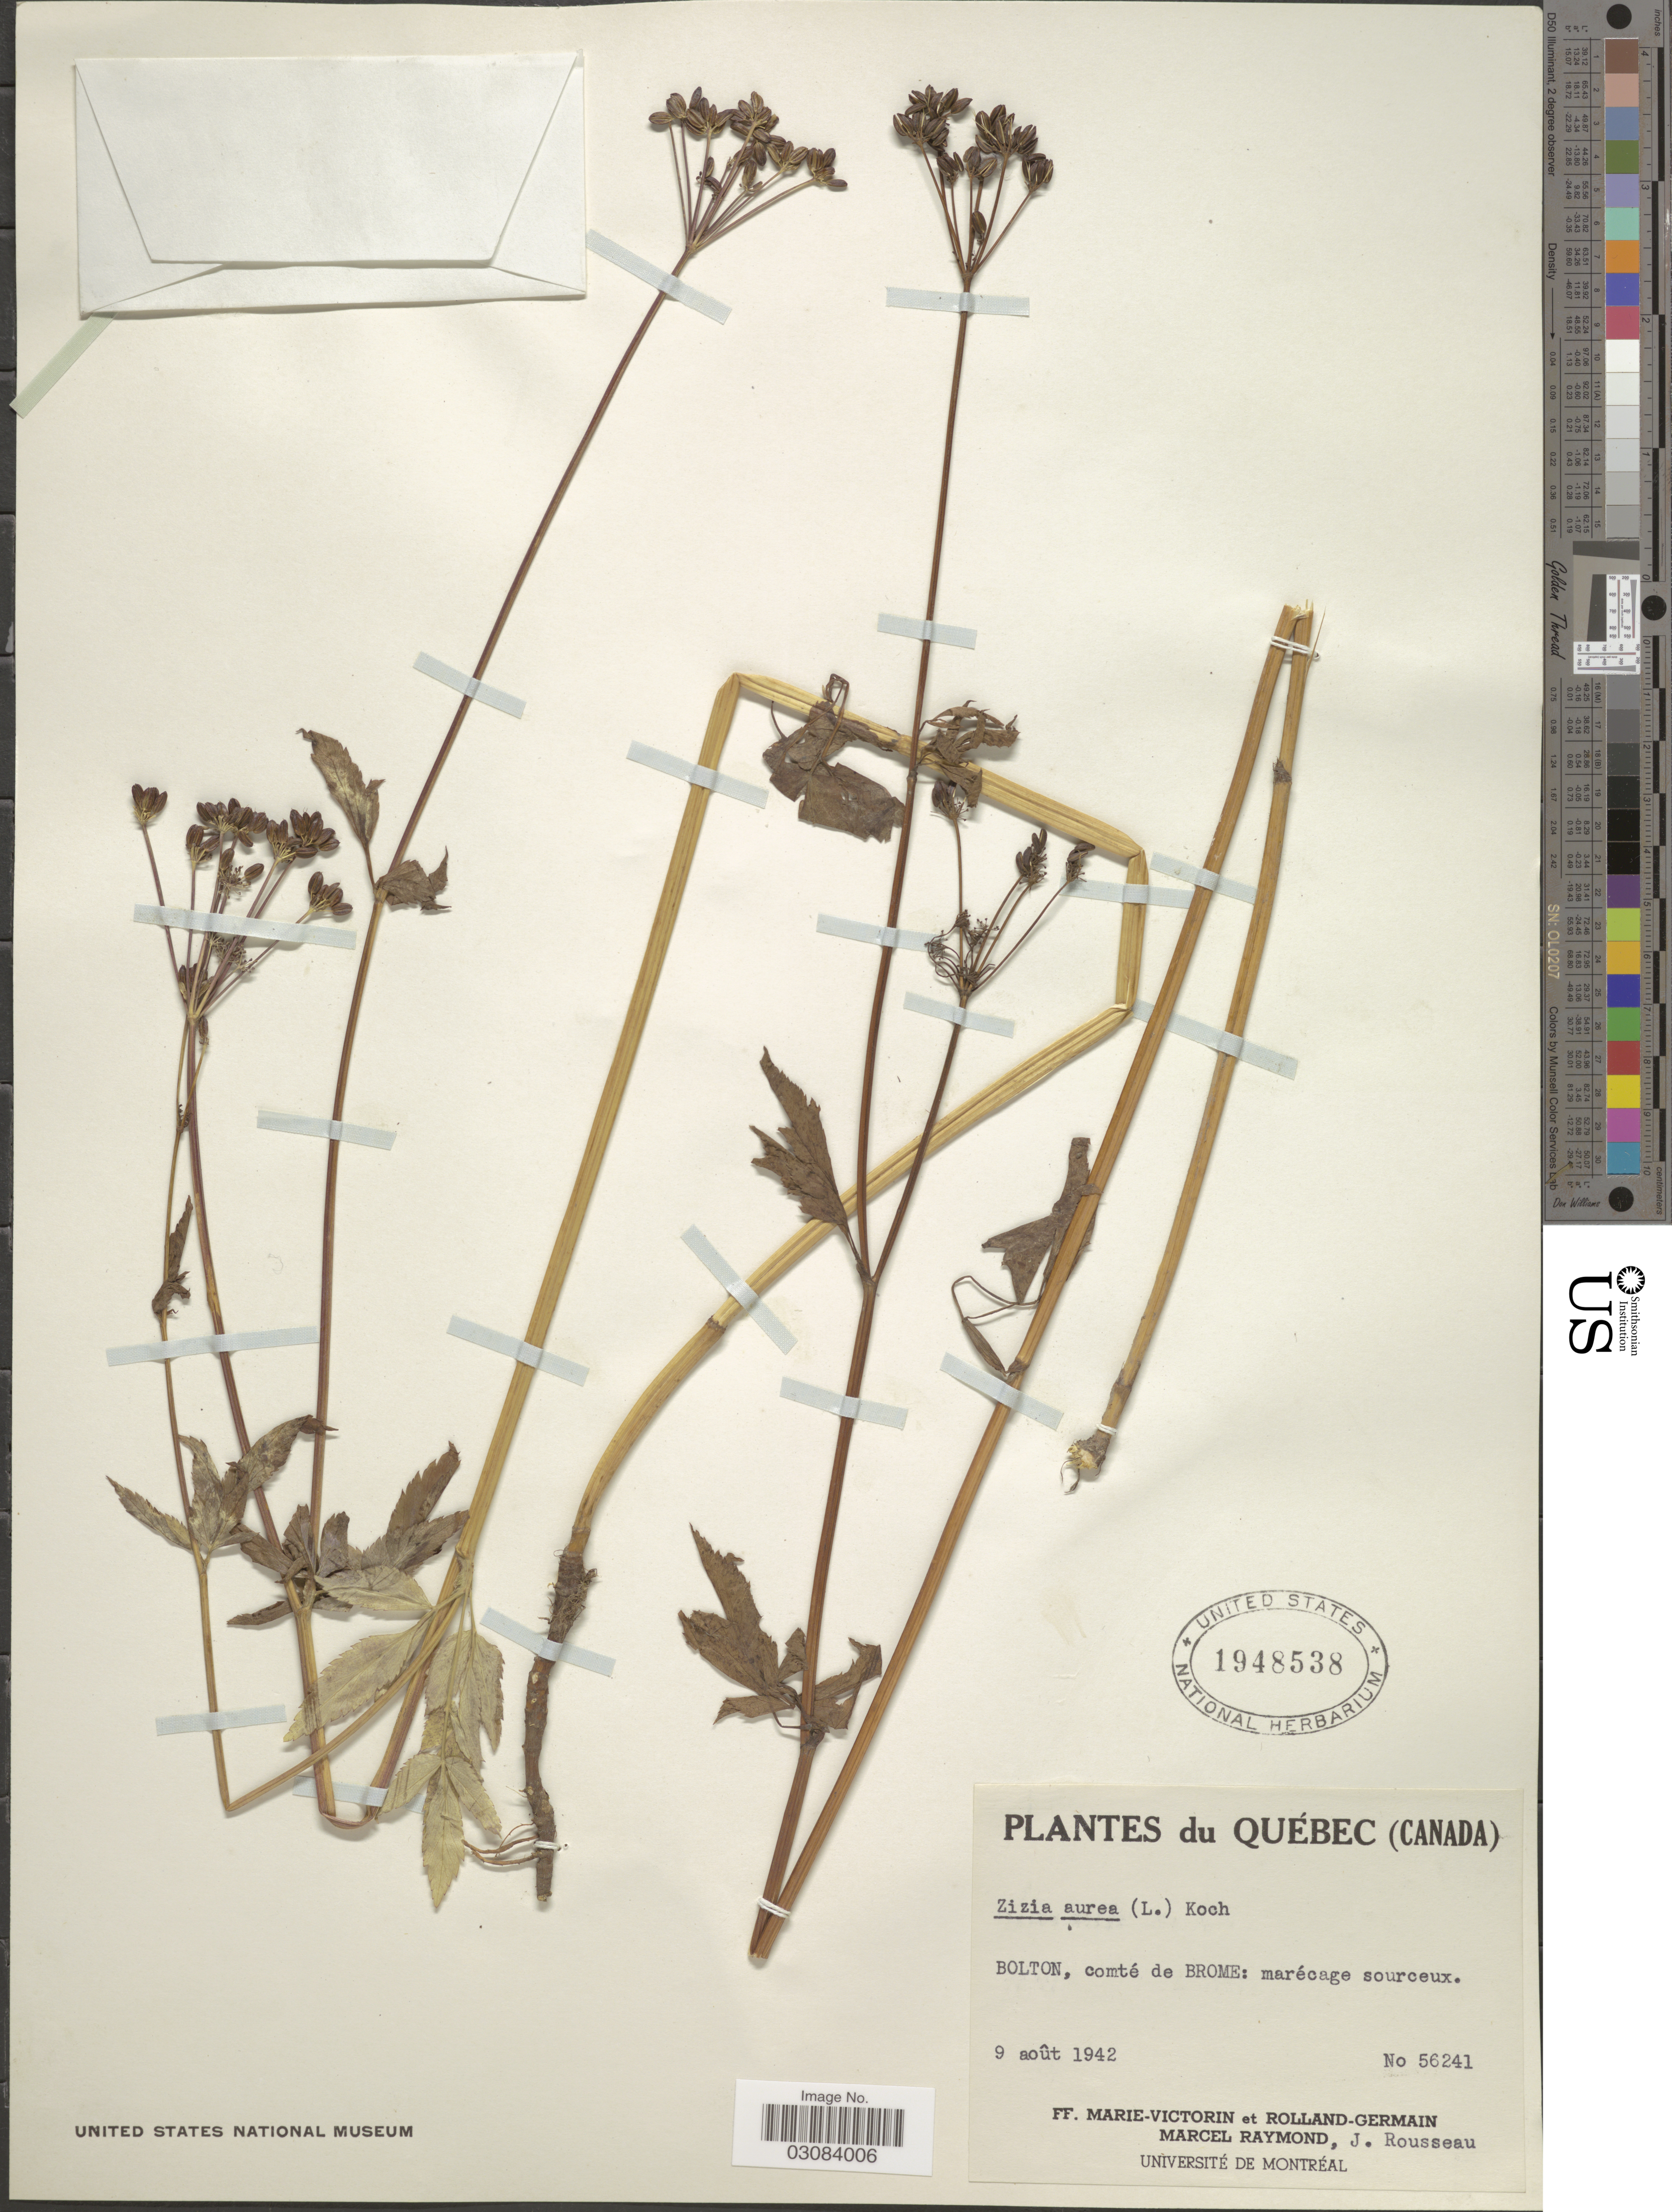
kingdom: Plantae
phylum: Tracheophyta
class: Magnoliopsida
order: Apiales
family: Apiaceae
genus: Zizia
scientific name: Zizia aurea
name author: (L.) Koch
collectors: F. Marie-Victorin, Rolland-Germain, M. Raymond & J. Rousseau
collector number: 56241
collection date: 1942-08-09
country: Canada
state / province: Quebec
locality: Bolton, comté de Brome: marécage sourceux.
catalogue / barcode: US 1948538